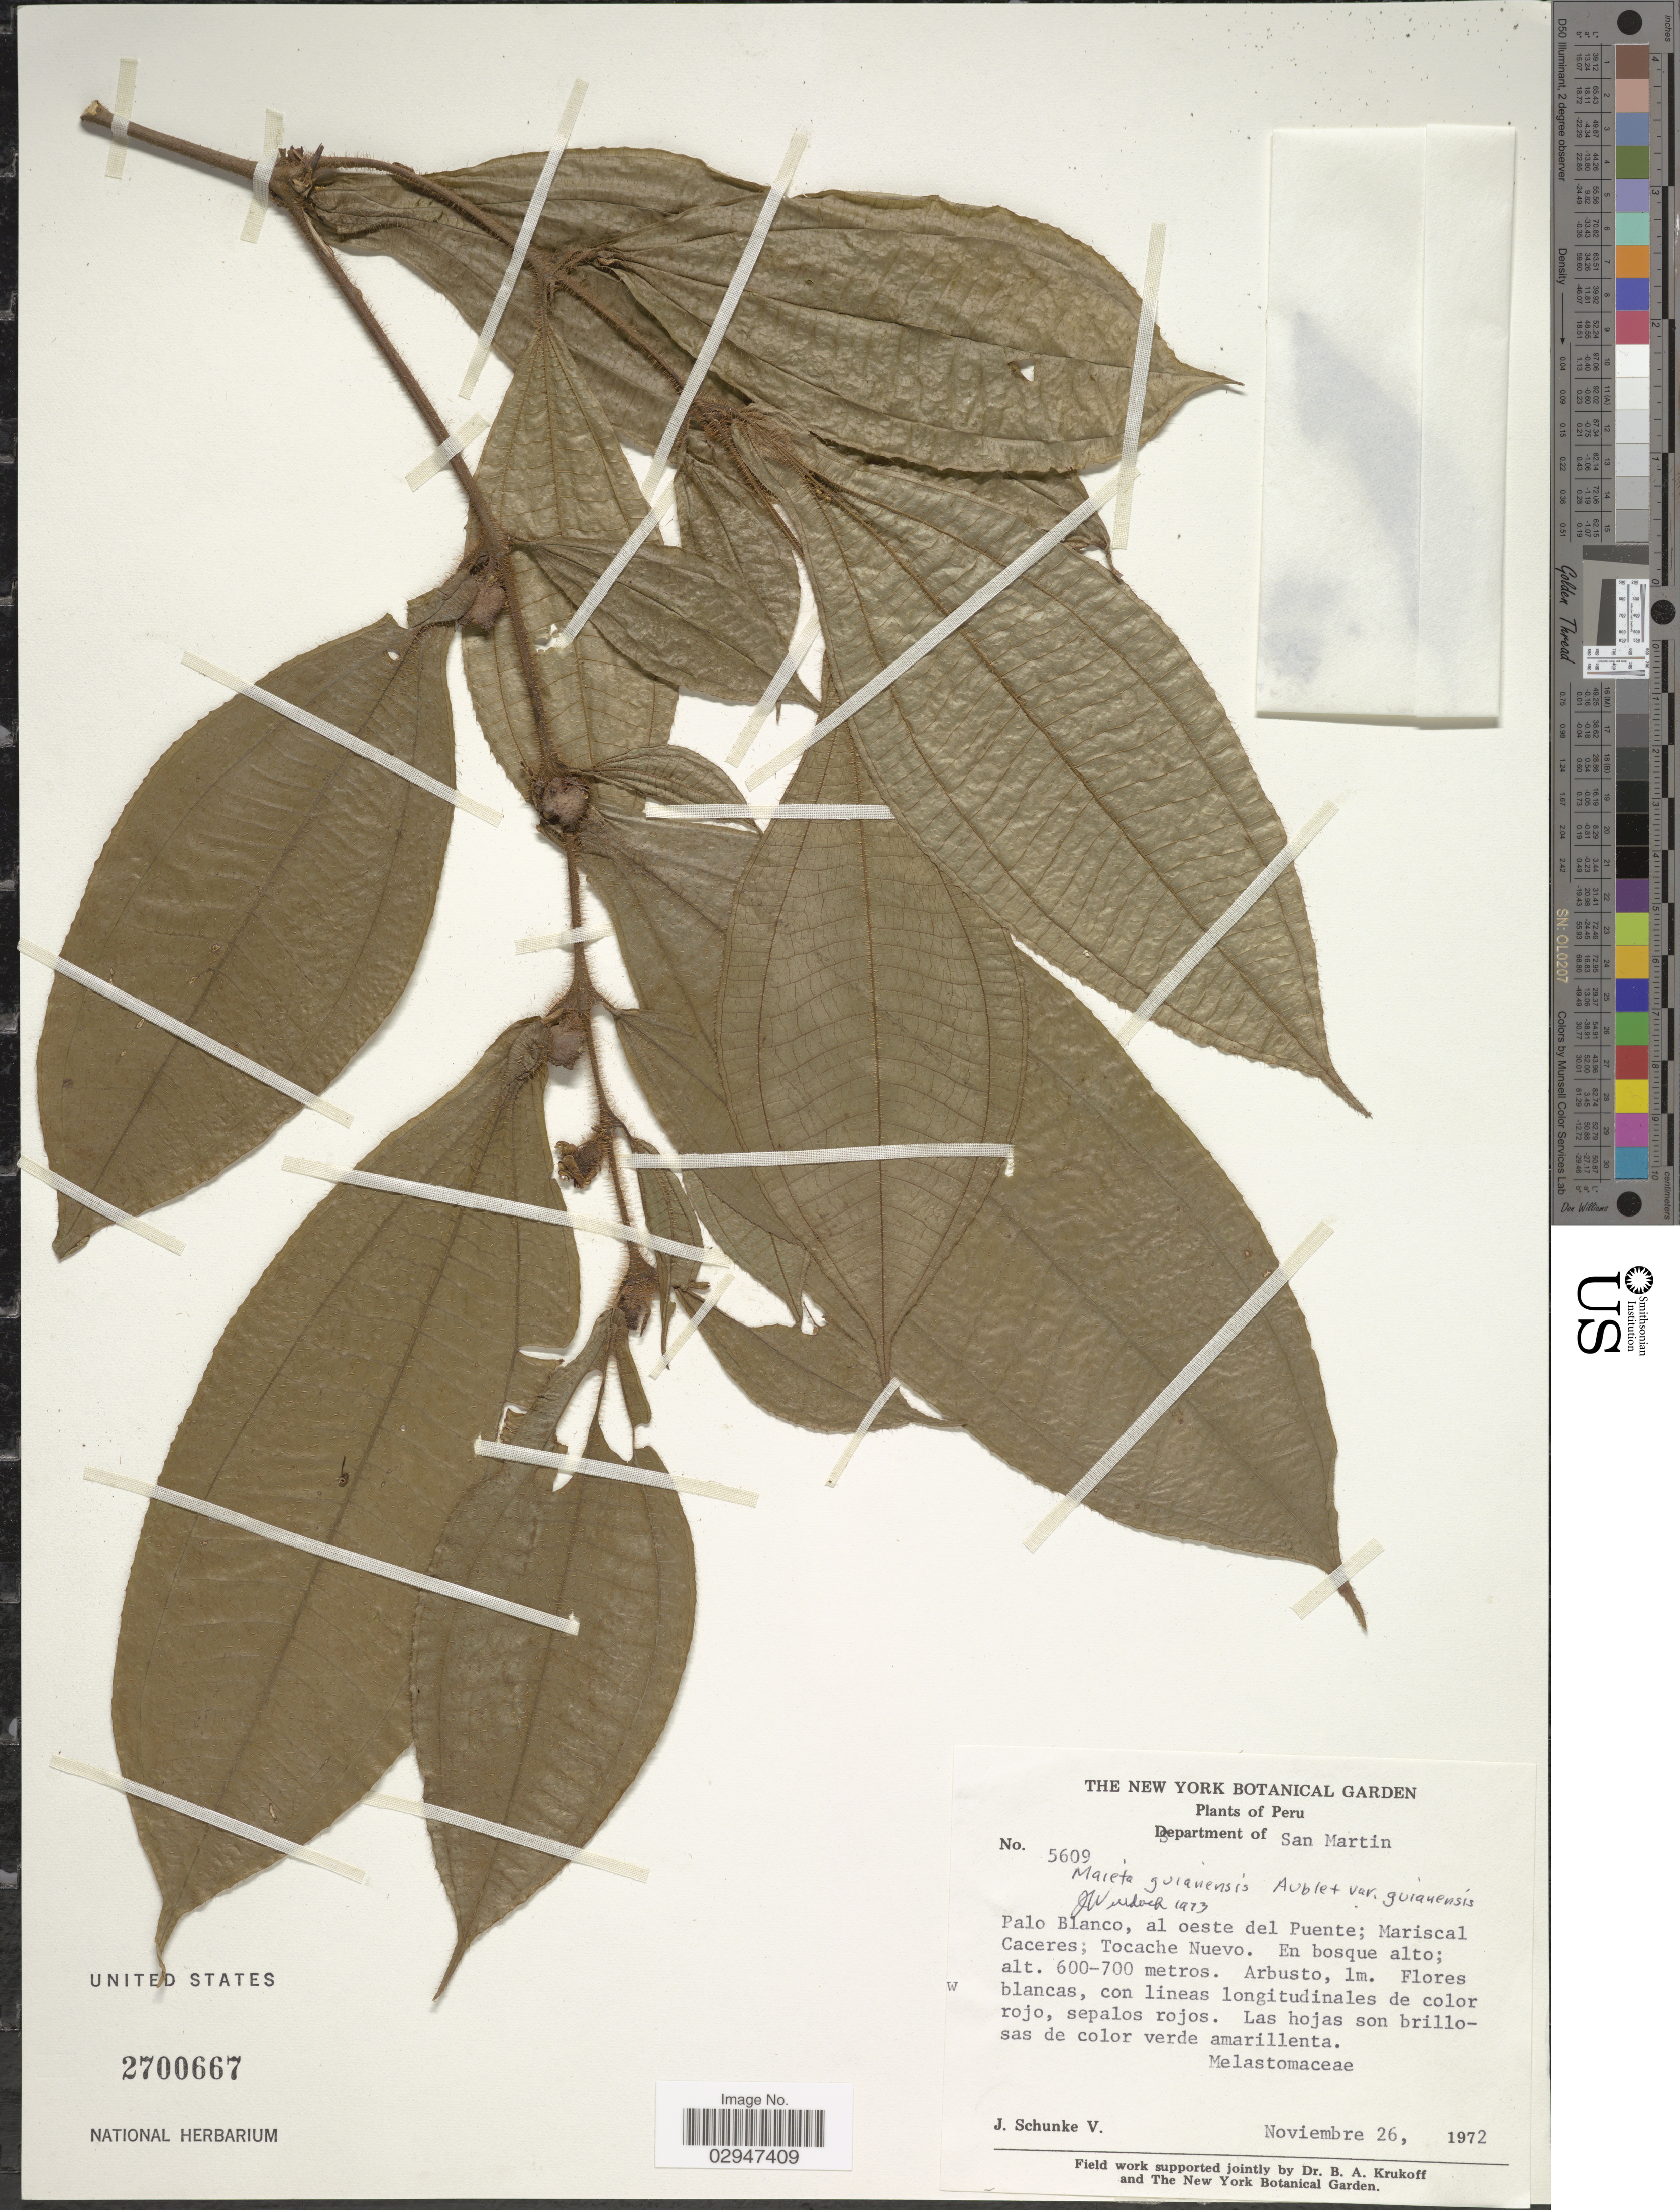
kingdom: Plantae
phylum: Tracheophyta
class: Magnoliopsida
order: Myrtales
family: Melastomataceae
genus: Maieta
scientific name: Maieta guianensis var. guianensis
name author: Aubl.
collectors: J. Schunke Vigo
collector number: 5609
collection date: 1972-11-26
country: Peru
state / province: San Martín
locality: Department of San Martin. Palo Blanco, al oeste del Puente; Mariscal Caceres; Tocache Nuevo.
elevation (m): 600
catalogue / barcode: US 2700667